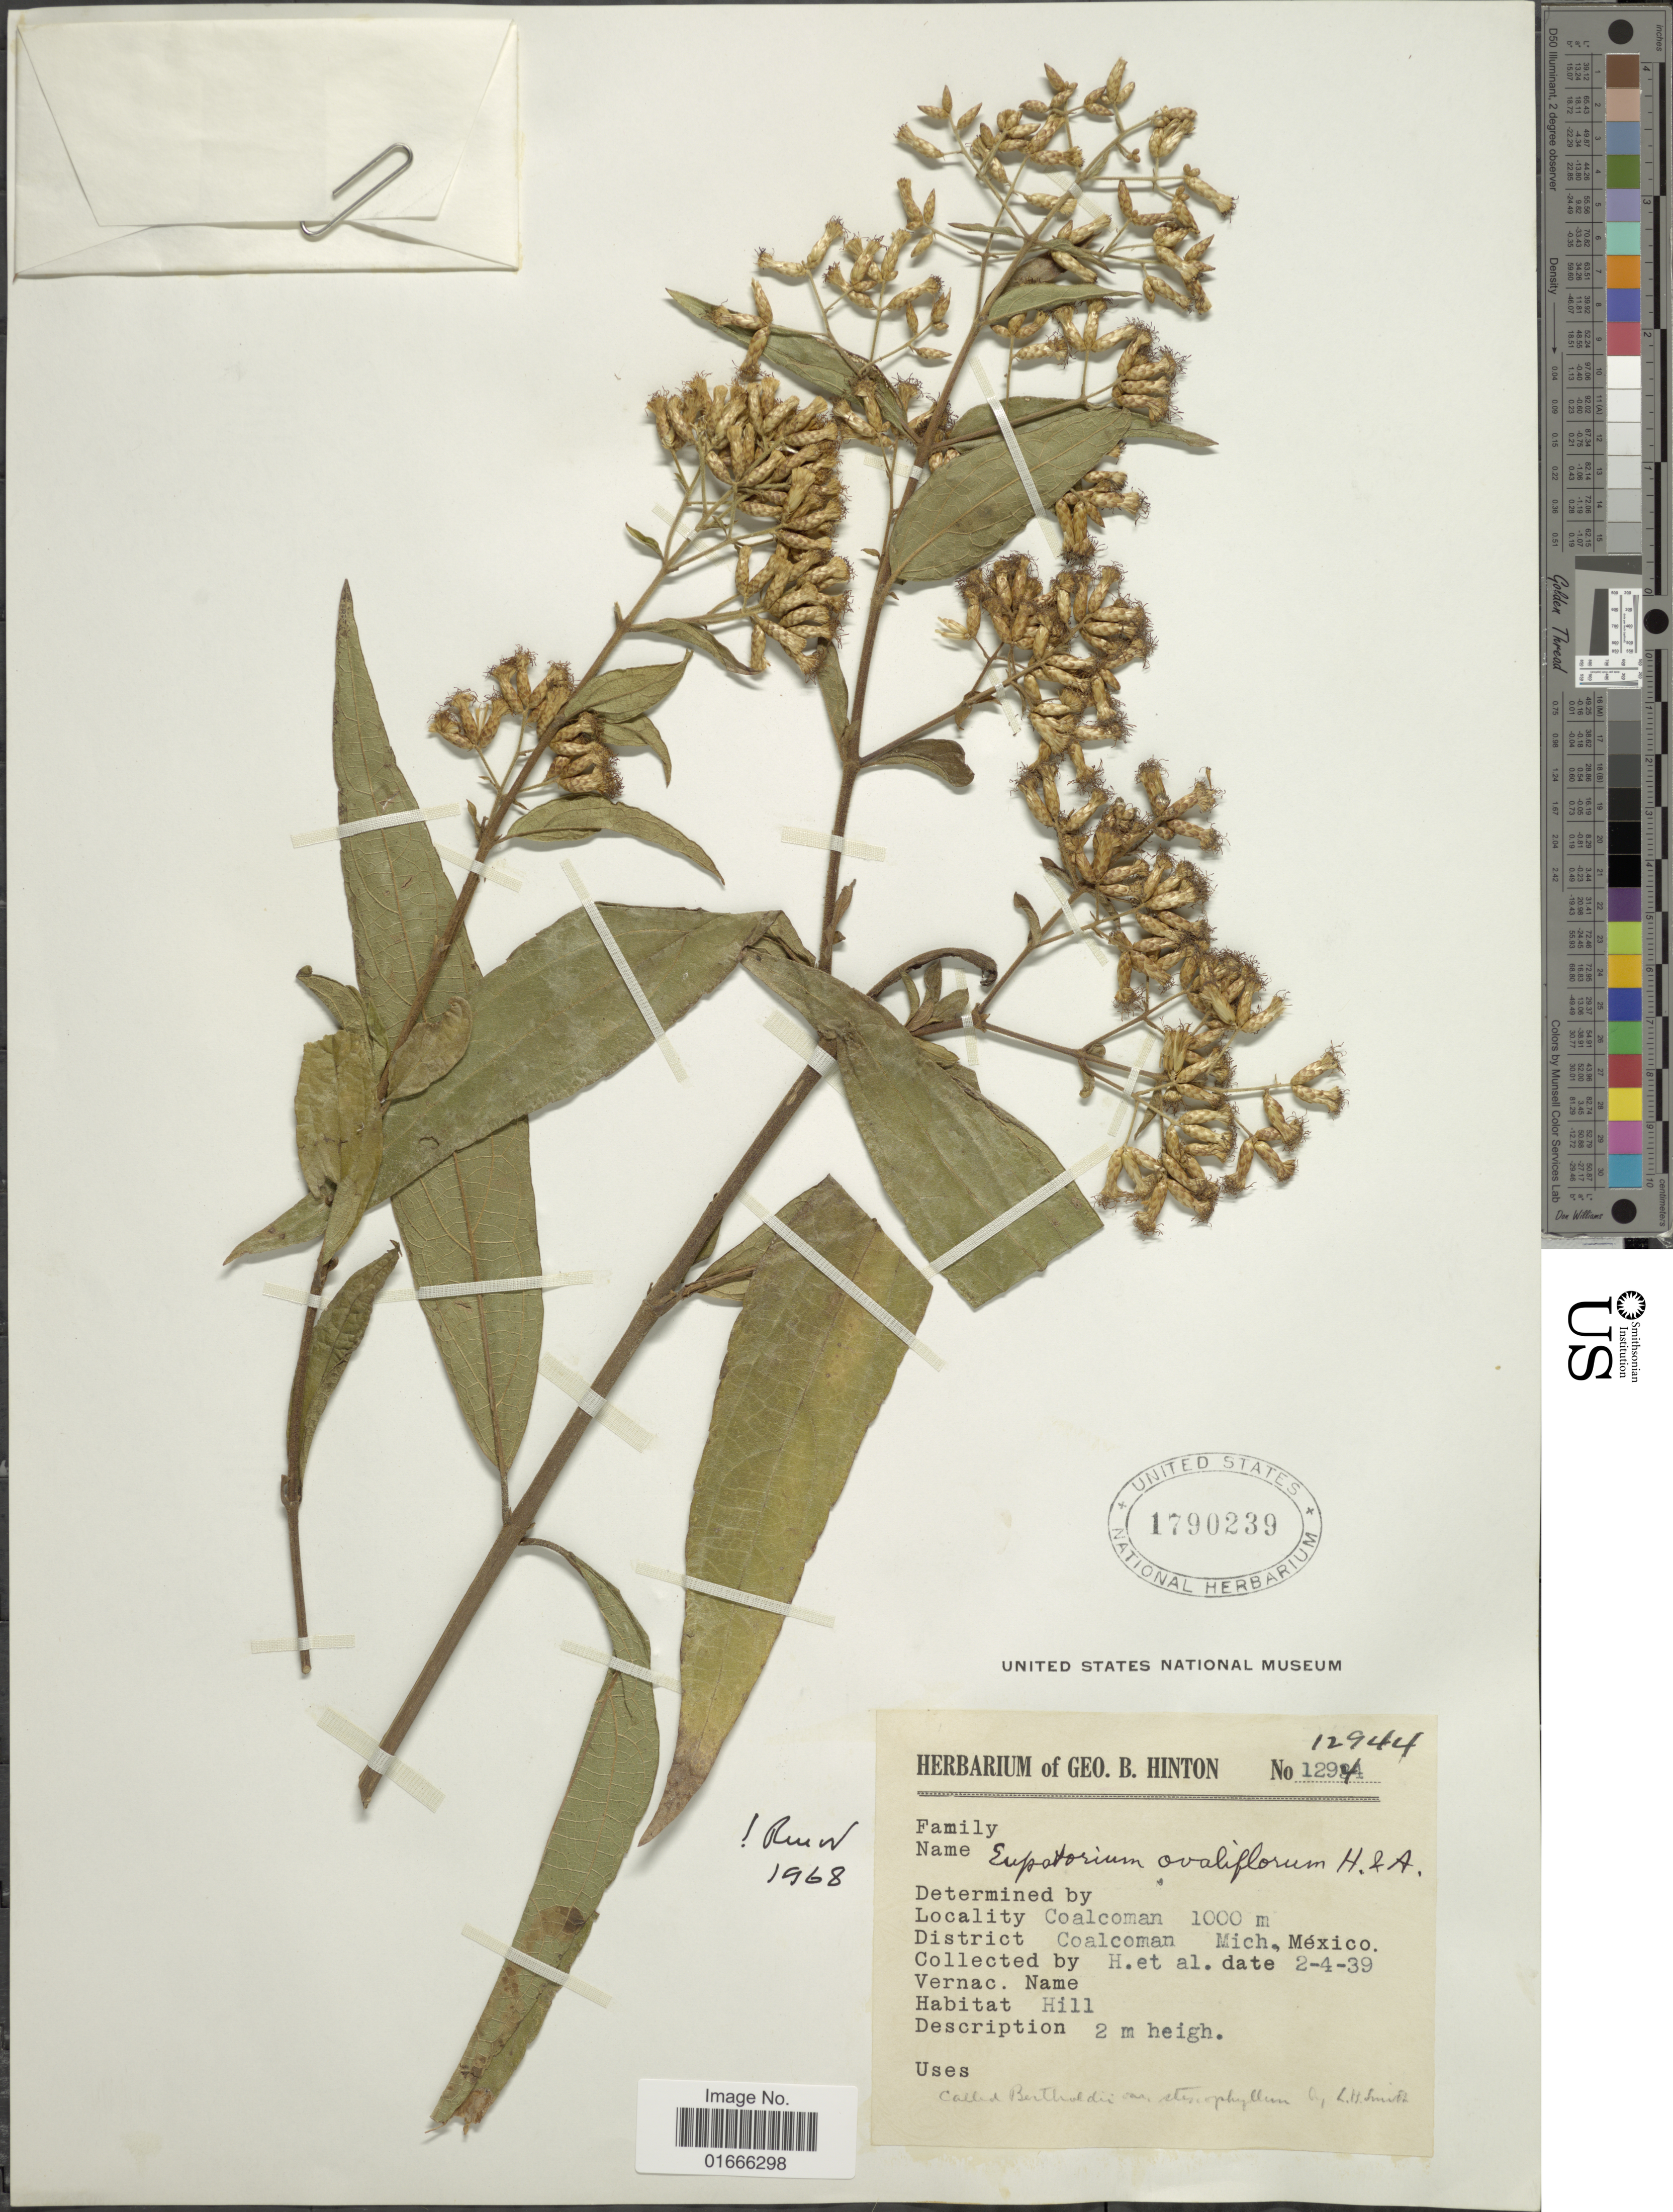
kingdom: Plantae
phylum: Tracheophyta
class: Magnoliopsida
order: Asterales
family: Asteraceae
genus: Chromolaena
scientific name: Chromolaena ovaliflora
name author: (Hook.) R.M. King & H. Rob.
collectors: G. B. Hinton & et al.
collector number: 12944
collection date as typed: Transcribed d/m/y: 2/4/39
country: Mexico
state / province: Michoacán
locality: Coalcoman, Mich.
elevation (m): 1000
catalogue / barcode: US 1790239